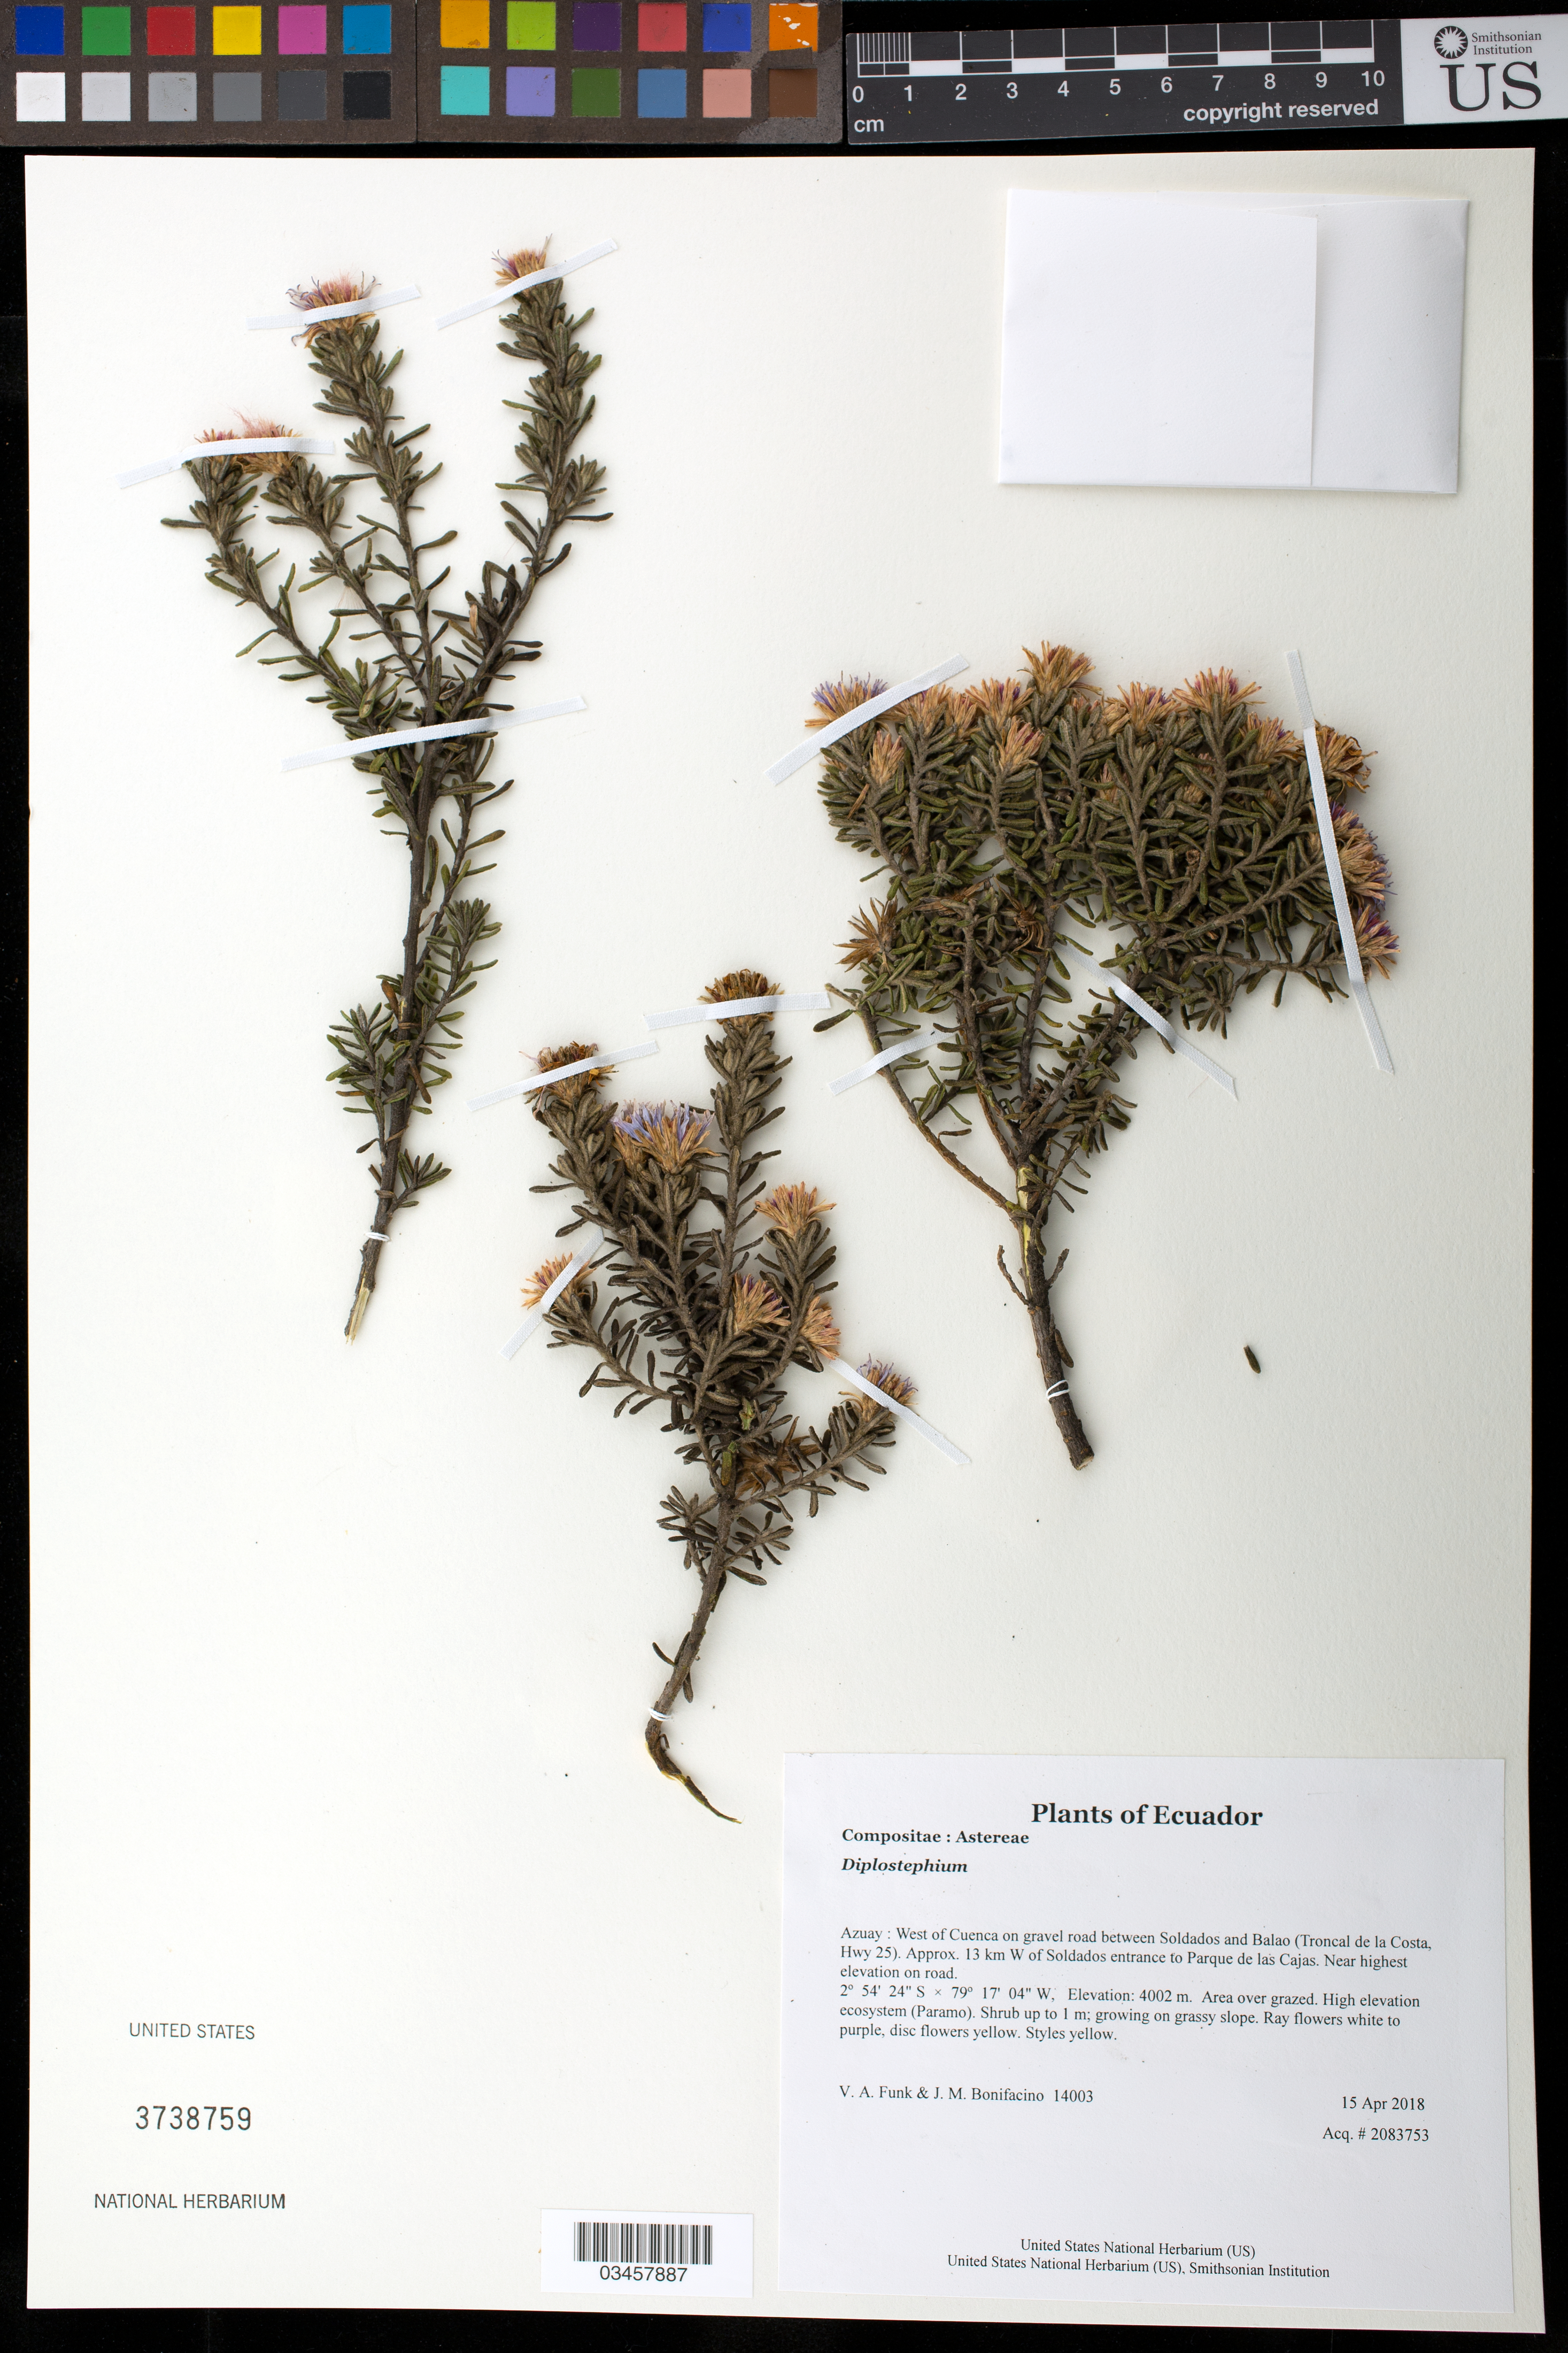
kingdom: Plantae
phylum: Tracheophyta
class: Magnoliopsida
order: Asterales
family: Asteraceae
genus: Diplostephium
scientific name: Diplostephium sp.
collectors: V. Funk & M. Bonifacino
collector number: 14003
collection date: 2018-04-15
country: Ecuador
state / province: Azuay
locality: West of Cuenca on gravel road between Soldados and Balao (Troncal de la Costa, Hwy 25). Approx. 13 km W of Soldados entrance to Parque de las Cajas. Near highest elevation on road.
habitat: Area over grazed. High elevation ecosystem (Paramo).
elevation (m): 4002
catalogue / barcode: US 3738759